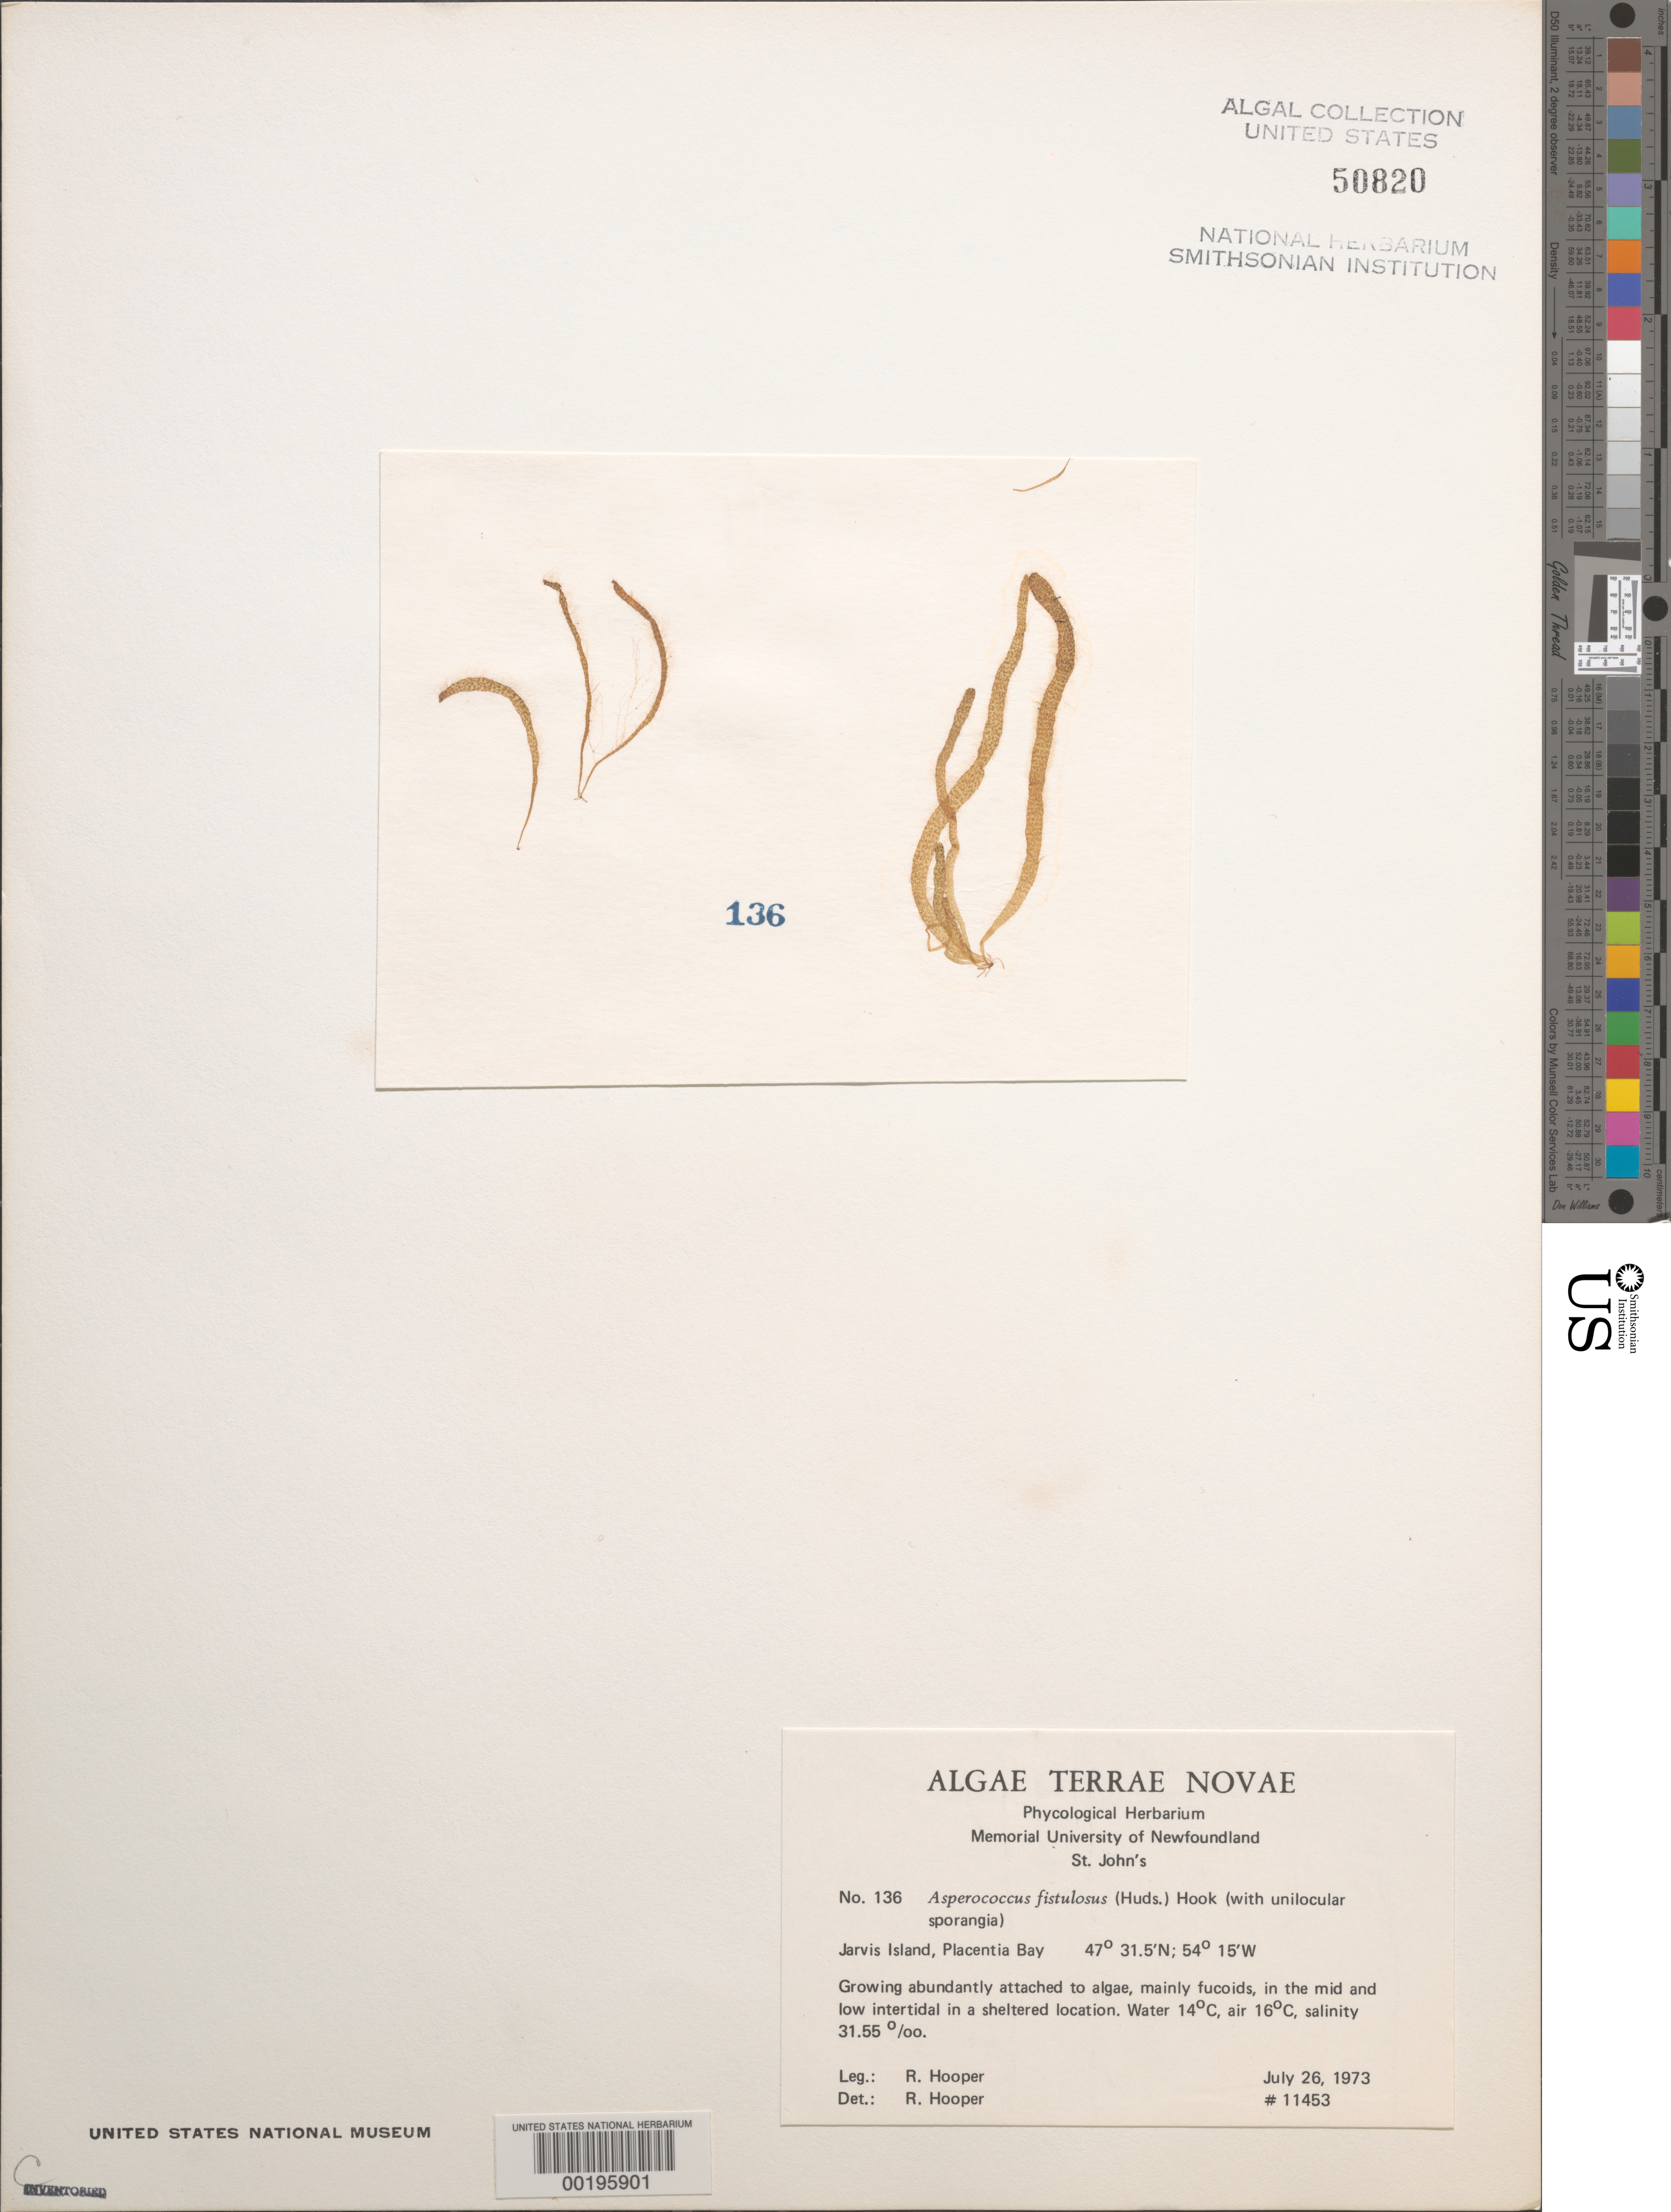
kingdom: Chromista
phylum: Ochrophyta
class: Phaeophyceae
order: Ectocarpales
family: Chordariaceae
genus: Asperococcus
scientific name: Asperococcus fistulosus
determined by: Hooper, R. G.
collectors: R. G. Hooper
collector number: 11453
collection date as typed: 26 Jul 1973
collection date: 1973-07-26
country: Canada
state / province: Newfoundland and Labrador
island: Jarvis Island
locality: Placentia Bay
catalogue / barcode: US 50820